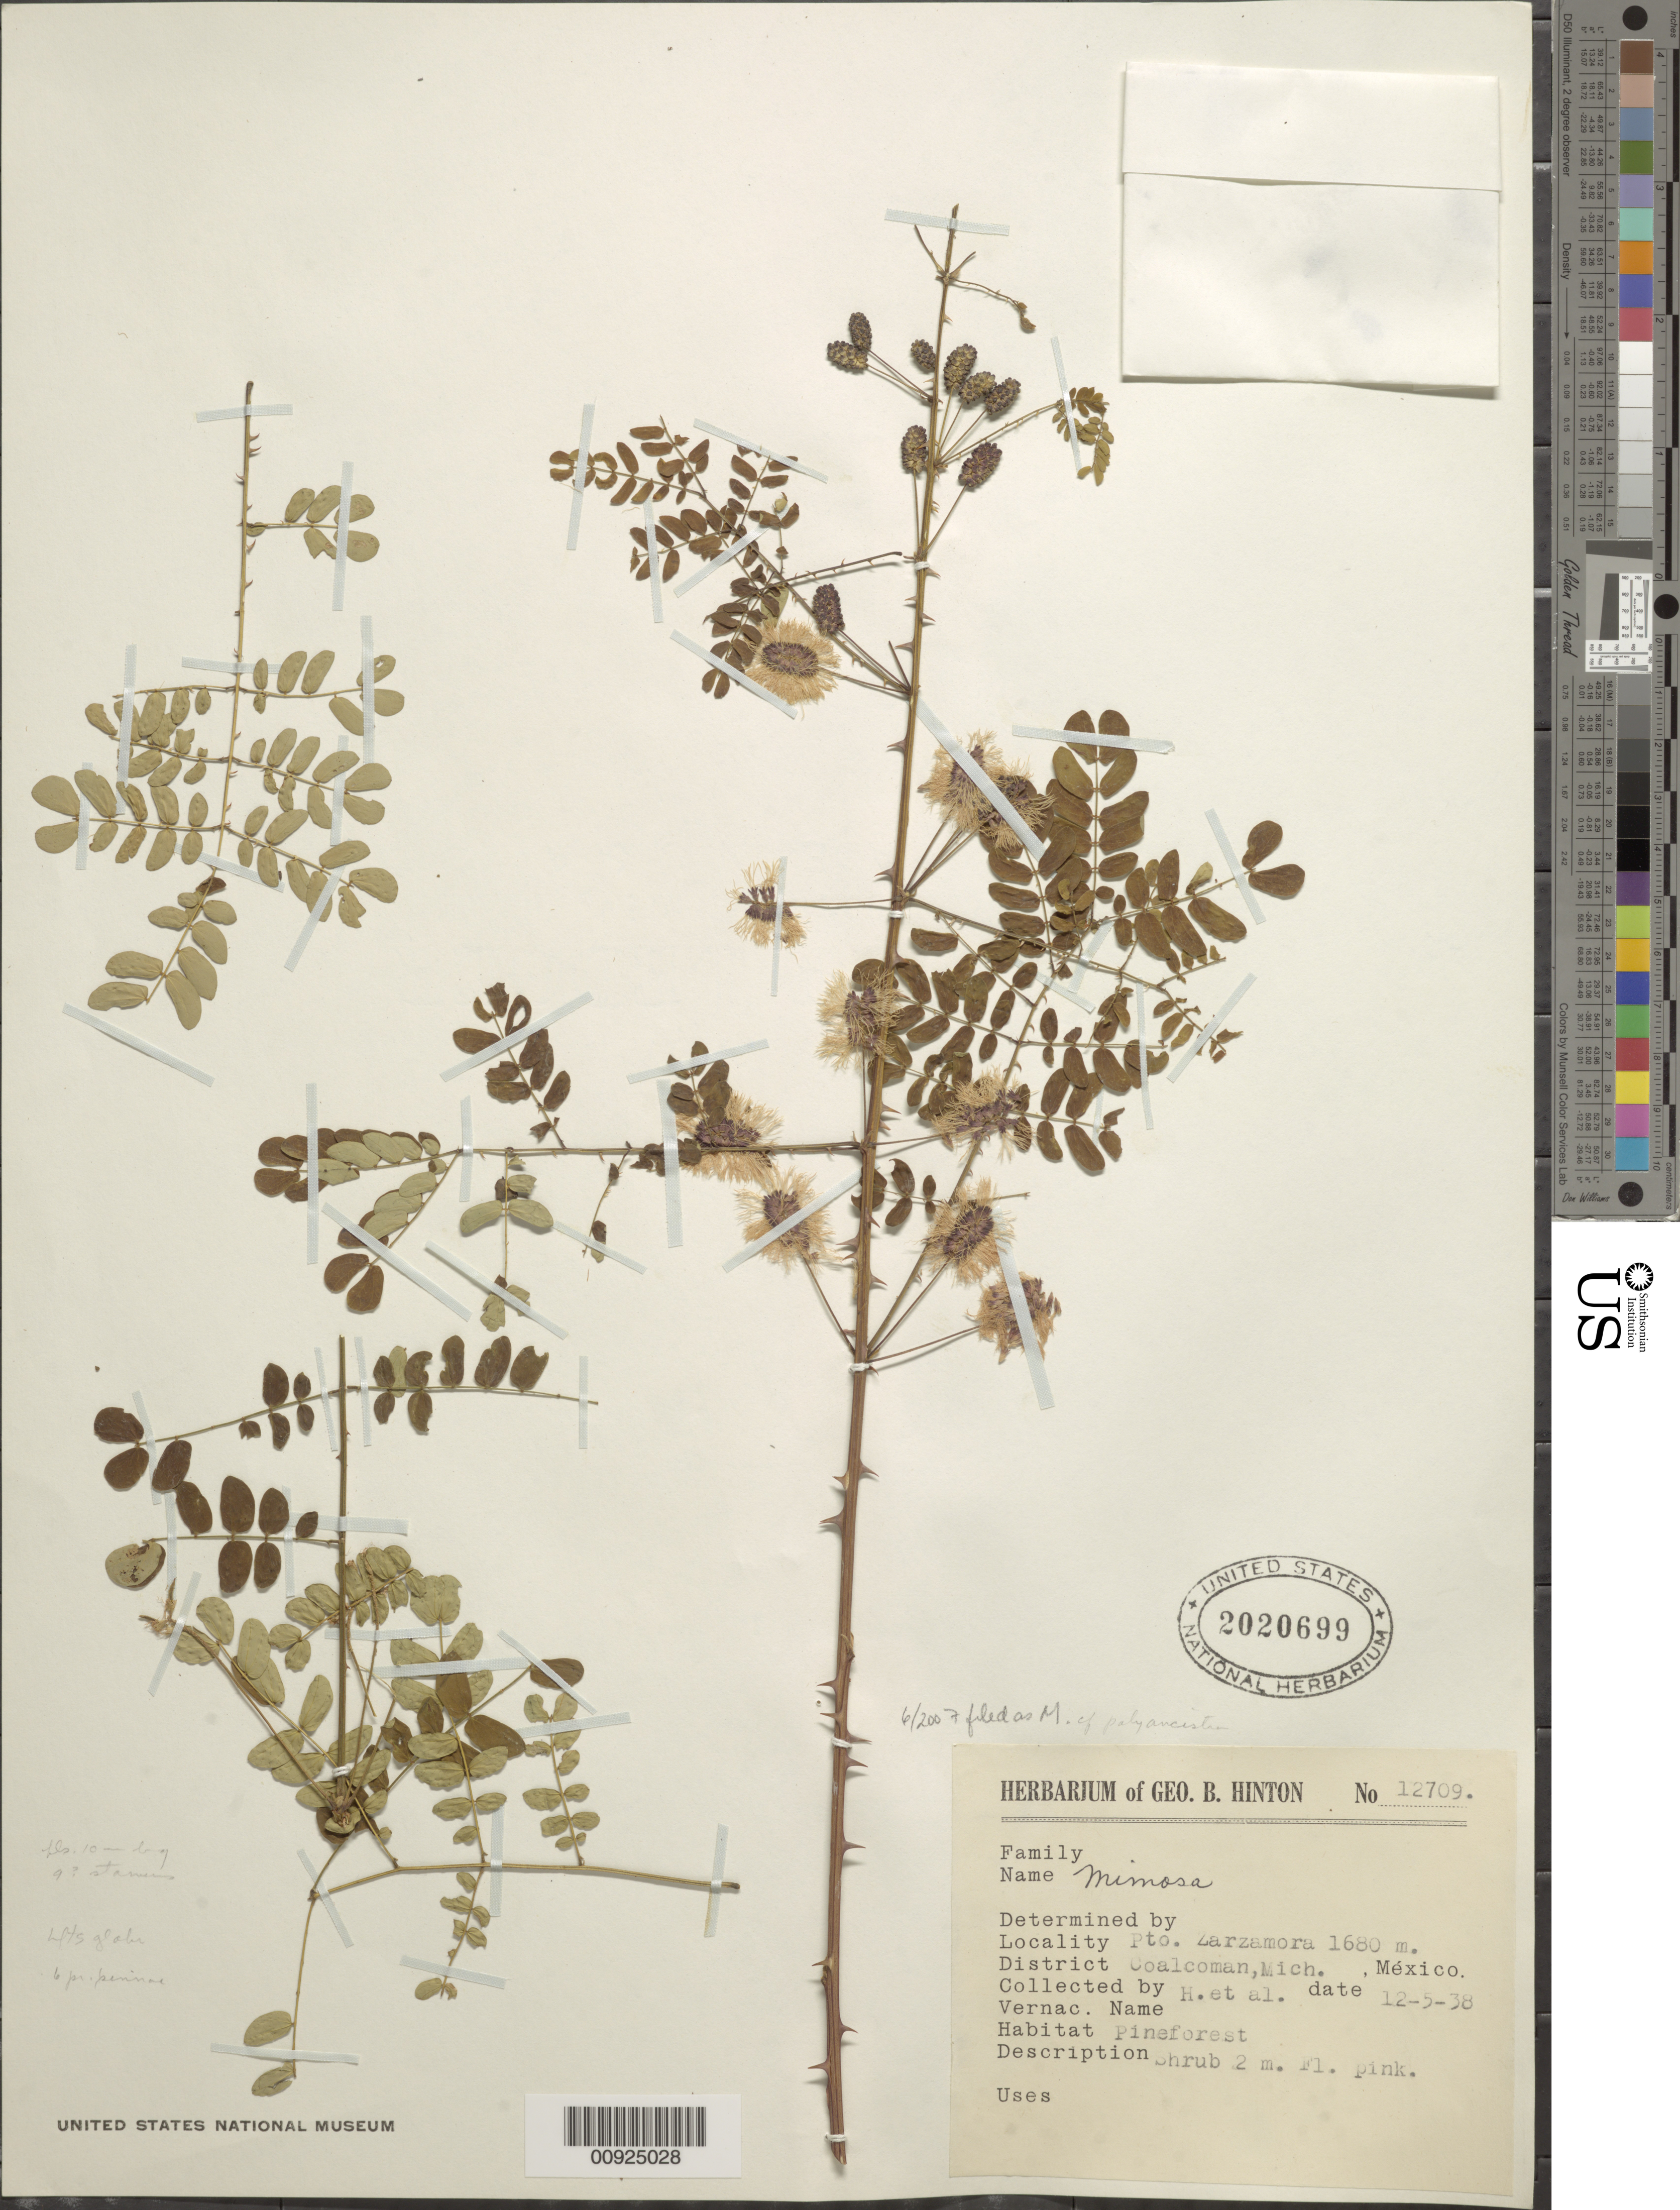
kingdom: Plantae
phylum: Tracheophyta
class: Magnoliopsida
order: Fabales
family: Fabaceae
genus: Mimosa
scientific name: Mimosa polyancistra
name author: Benth.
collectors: G. B. Hinton & et al.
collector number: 12709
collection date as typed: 05 Dec 1938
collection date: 1938-12-05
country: Mexico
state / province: Michoacán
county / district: Coalcomán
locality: Pto. Zarzamora, District Coalcomán, Michoacán.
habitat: Pine Forest.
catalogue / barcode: US 2020699